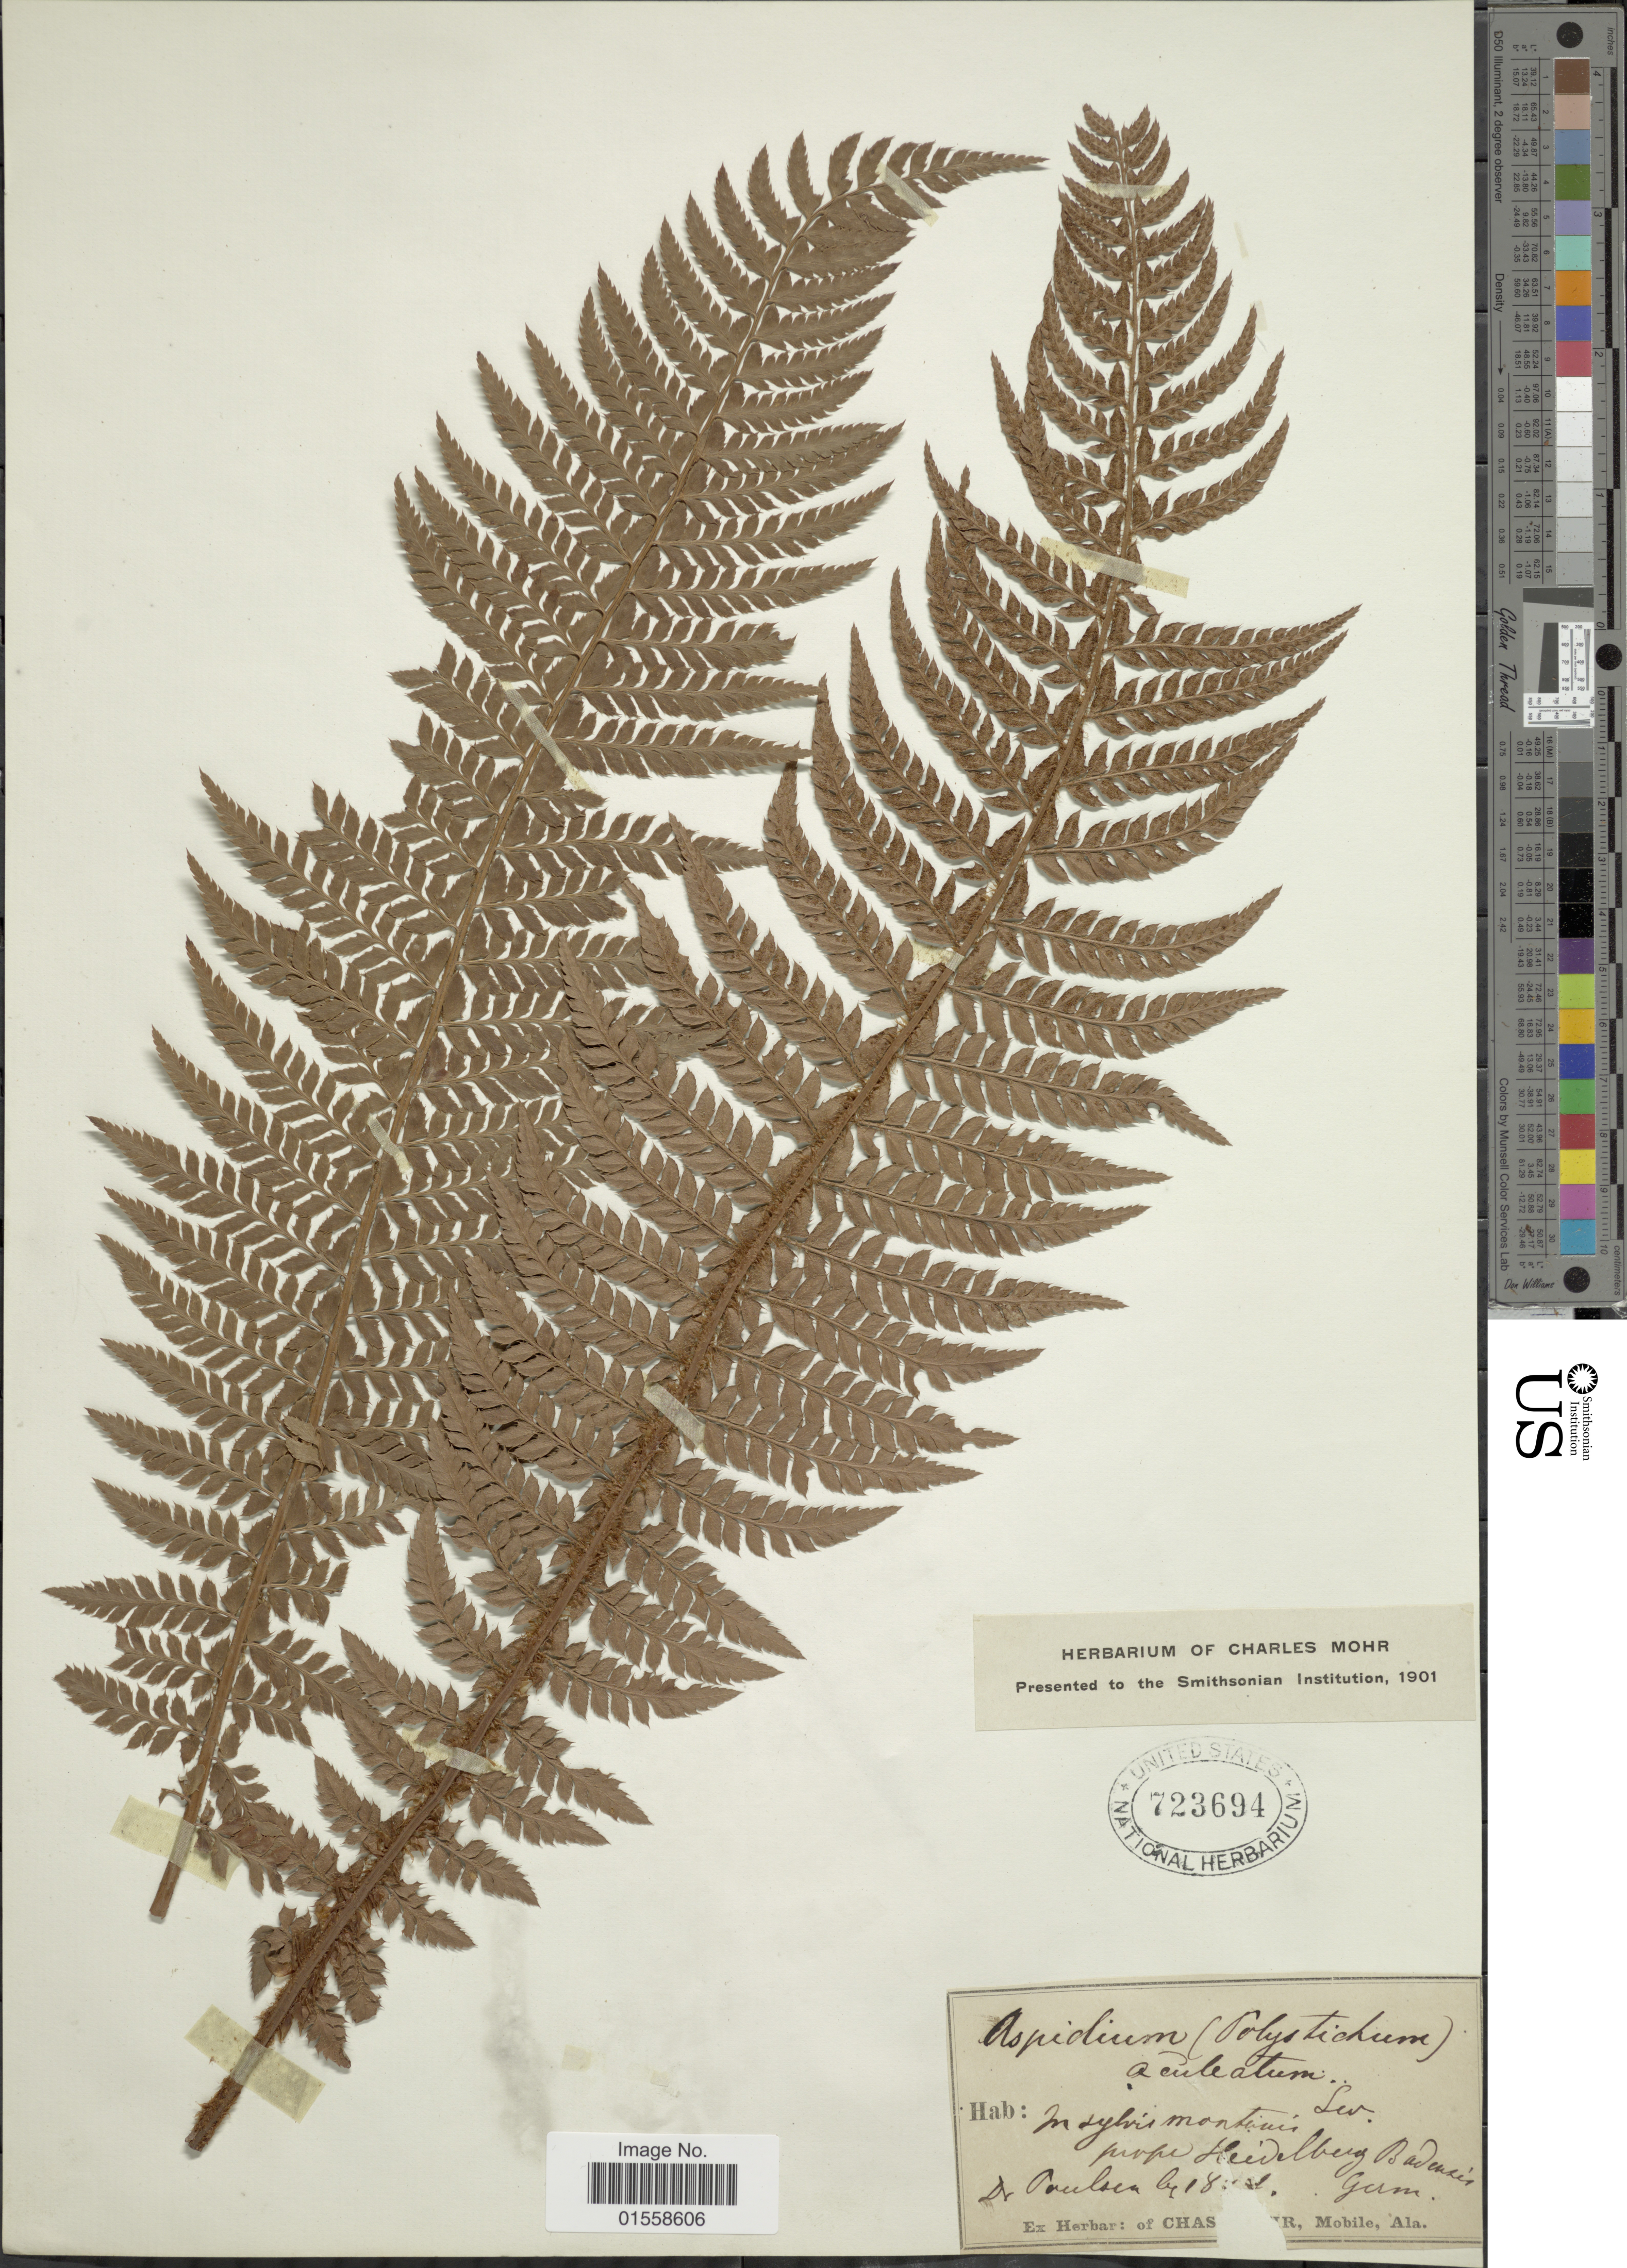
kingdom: Plantae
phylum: Tracheophyta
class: Polypodiopsida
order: Polypodiales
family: Dryopteridaceae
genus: Polystichum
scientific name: Polystichum aculeatum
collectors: -- Poulsen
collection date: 1842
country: Germany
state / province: Baden-Württemberg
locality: In sylvis montius prope Heidelberg Badensis. Germ. [interpreted]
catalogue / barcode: US 723694